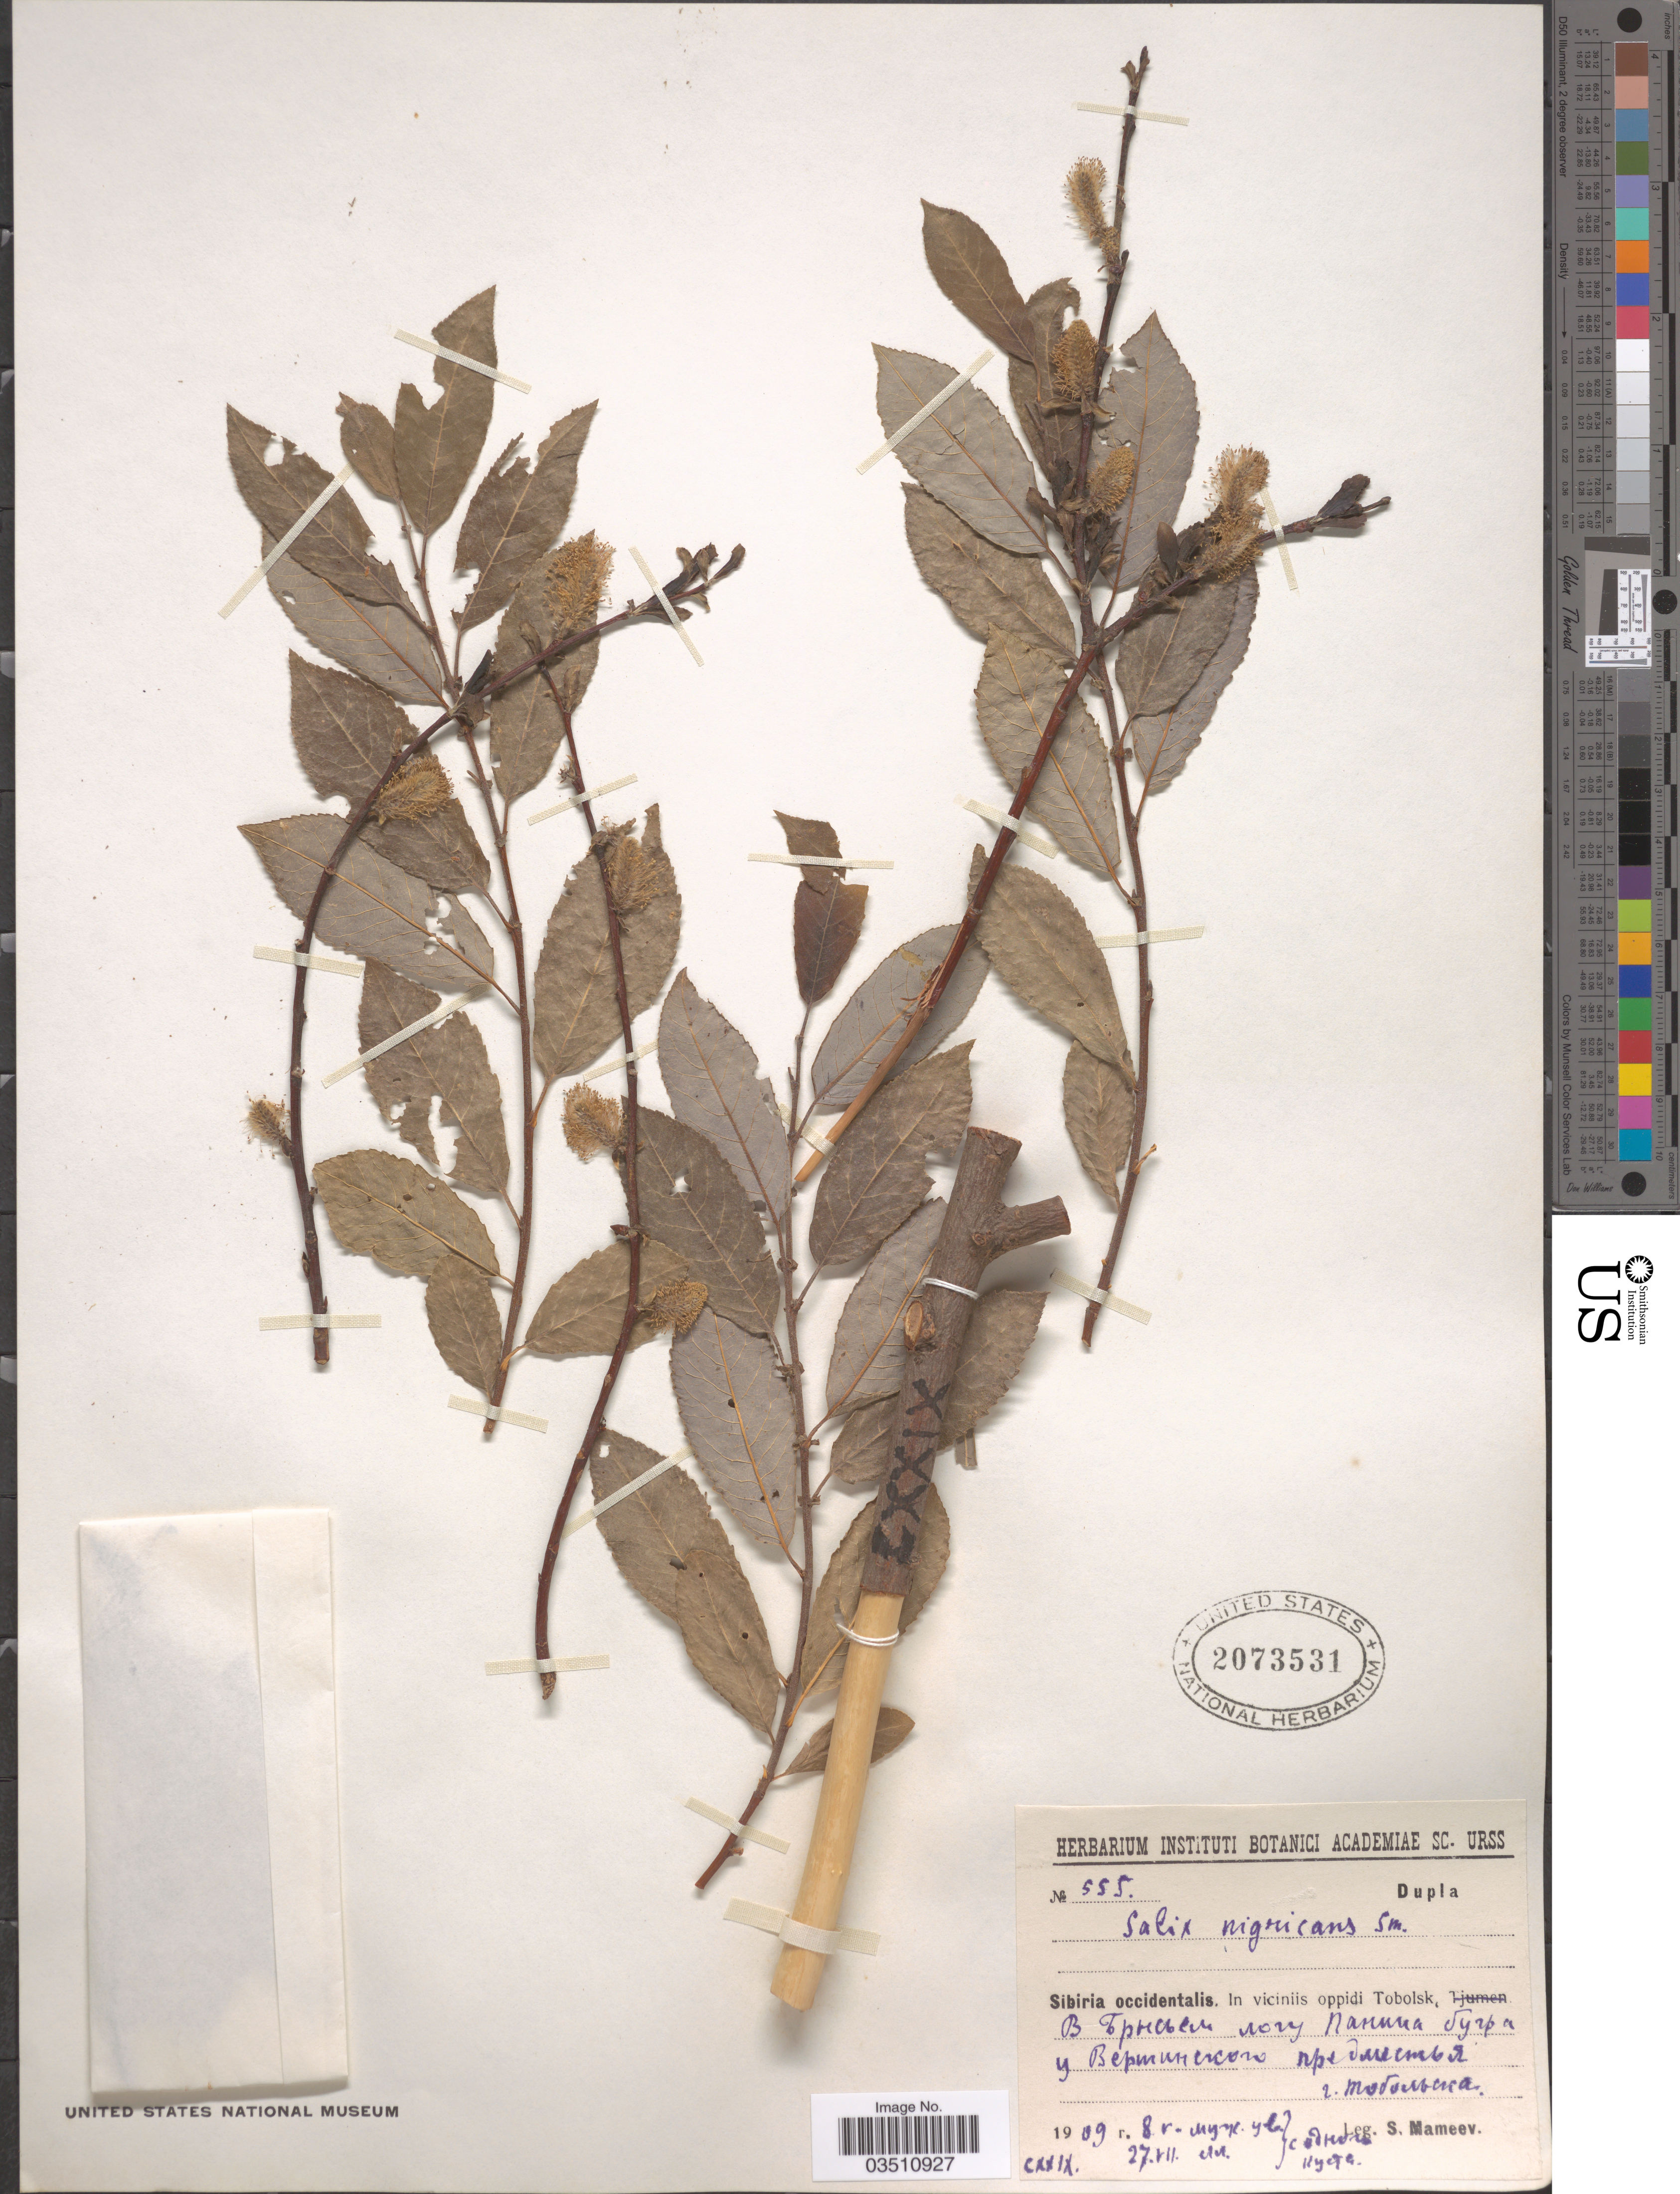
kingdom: Plantae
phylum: Tracheophyta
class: Magnoliopsida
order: Malpighiales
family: Salicaceae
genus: Salix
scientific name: Salix nigricans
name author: Sm.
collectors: S. Mameev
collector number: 555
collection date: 1909-05-08/1909-07-27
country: Russian Federation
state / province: Tyumen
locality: Sibiria occidentalis. In viciniis oppidi Tobolsk, X.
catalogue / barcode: US 2073531